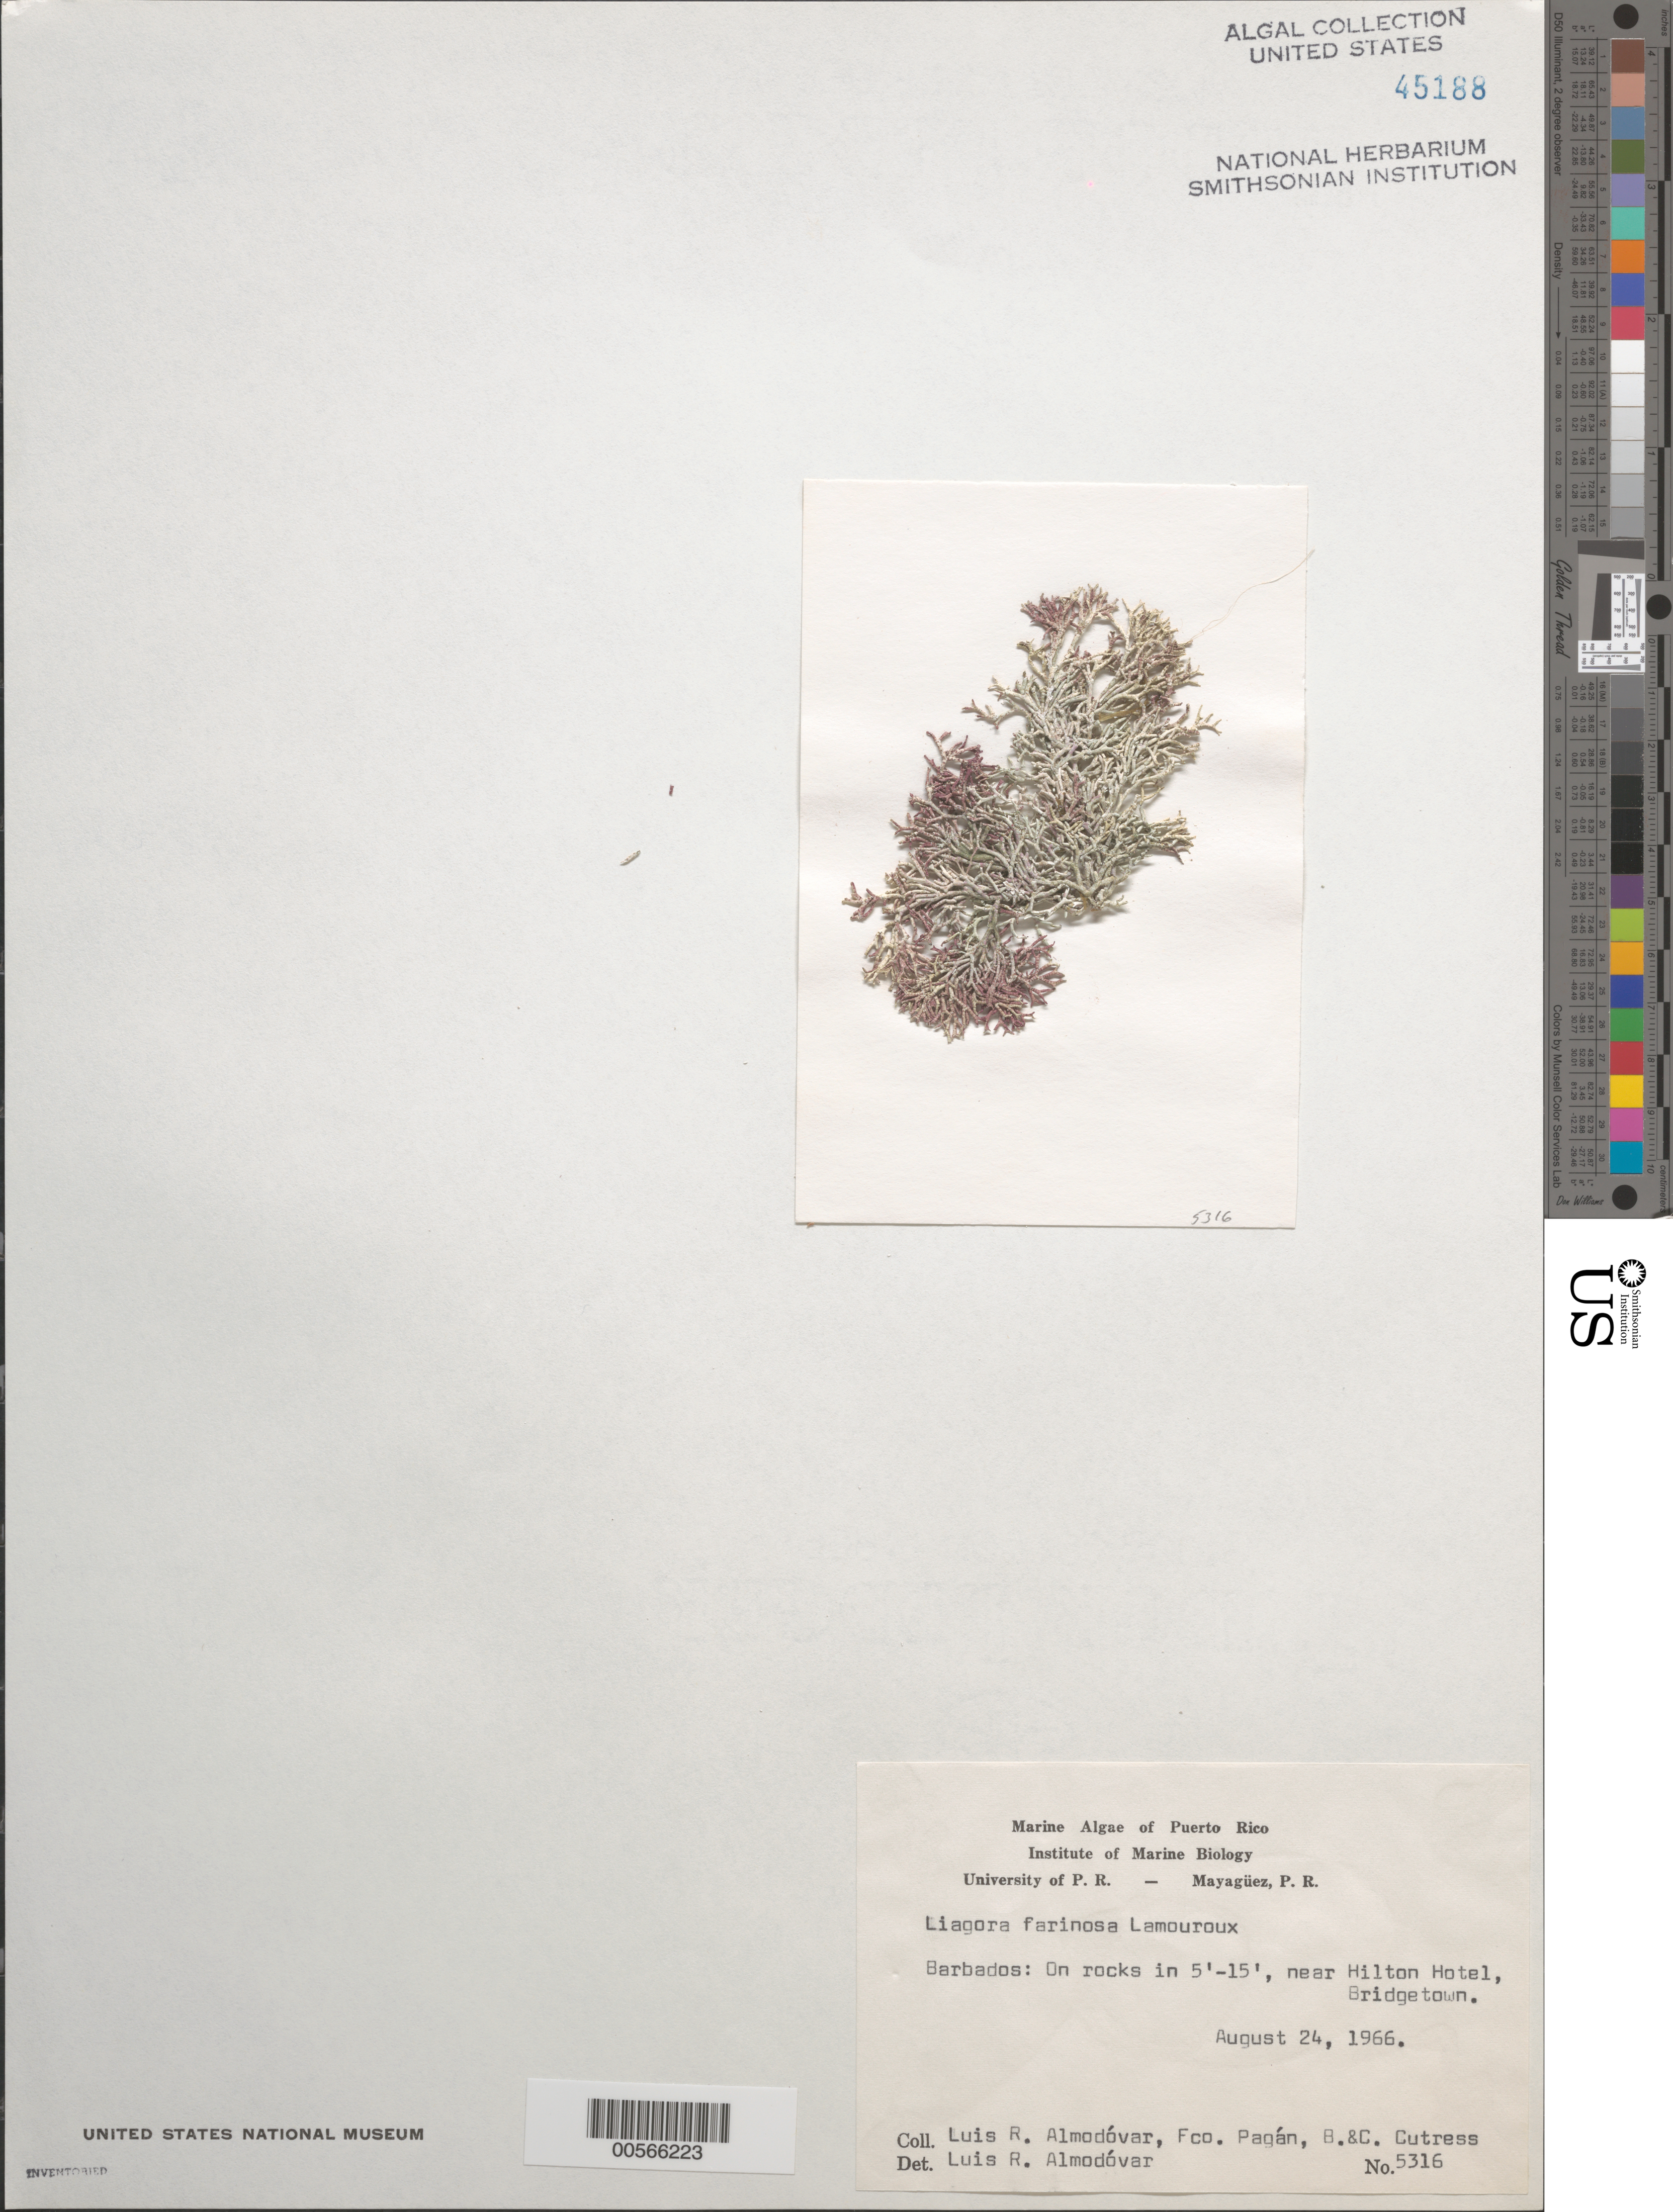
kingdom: Plantae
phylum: Rhodophyta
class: Florideophyceae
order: Nemaliales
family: Liagoraceae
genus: Liagora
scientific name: Liagora farinosa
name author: J.V.Lamouroux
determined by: Almodovar, L. R.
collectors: L. Almodovar, F. Pagan, B. Cutress & C. Cutress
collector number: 5316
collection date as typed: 24 Aug 1966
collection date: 1966-08-24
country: Barbados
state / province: Saint Michael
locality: Bridgetown, near Hilton Hotel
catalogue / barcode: US 45188